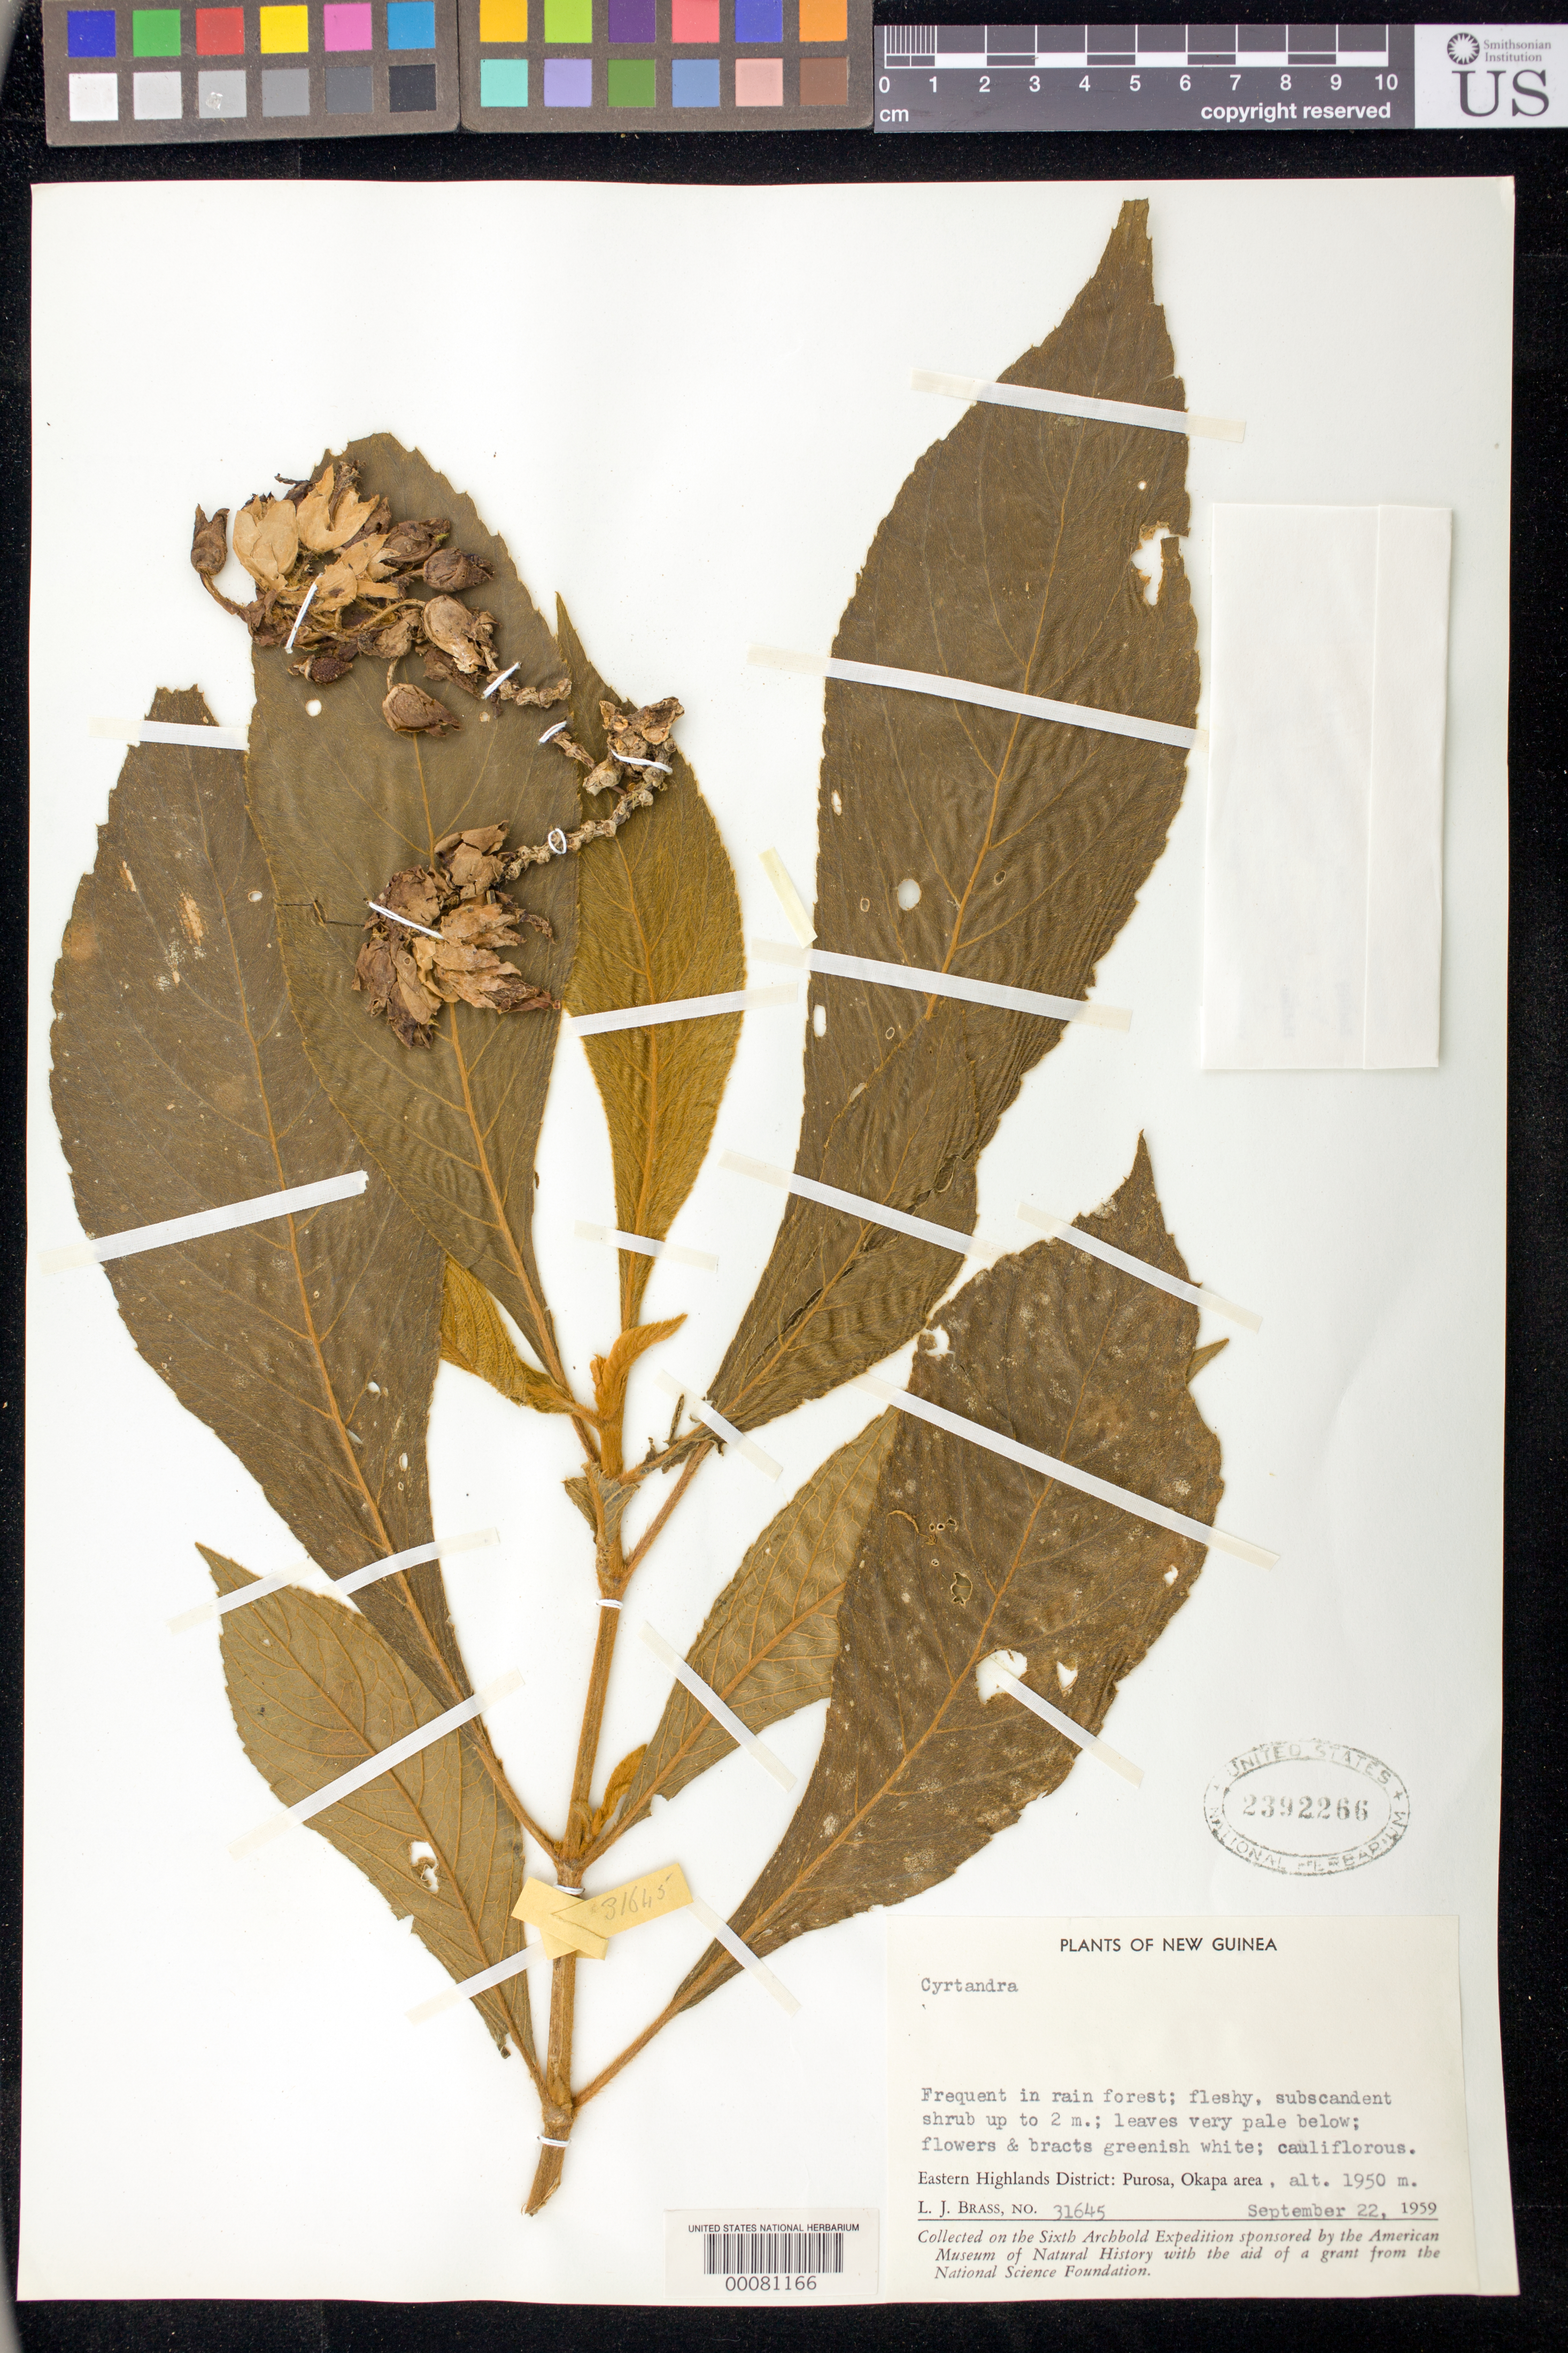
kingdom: Plantae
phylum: Tracheophyta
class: Magnoliopsida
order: Lamiales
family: Gesneriaceae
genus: Cyrtandra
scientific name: Cyrtandra sp.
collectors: L. J. Brass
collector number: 31645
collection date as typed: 22 Sep 1959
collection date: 1959-09-22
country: Papua New Guinea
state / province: Eastern Highlands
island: New Guinea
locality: Eastern Highlands District: Purosa, Okapa area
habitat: Frequent in rain forest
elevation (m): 1950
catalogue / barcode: US 2392266